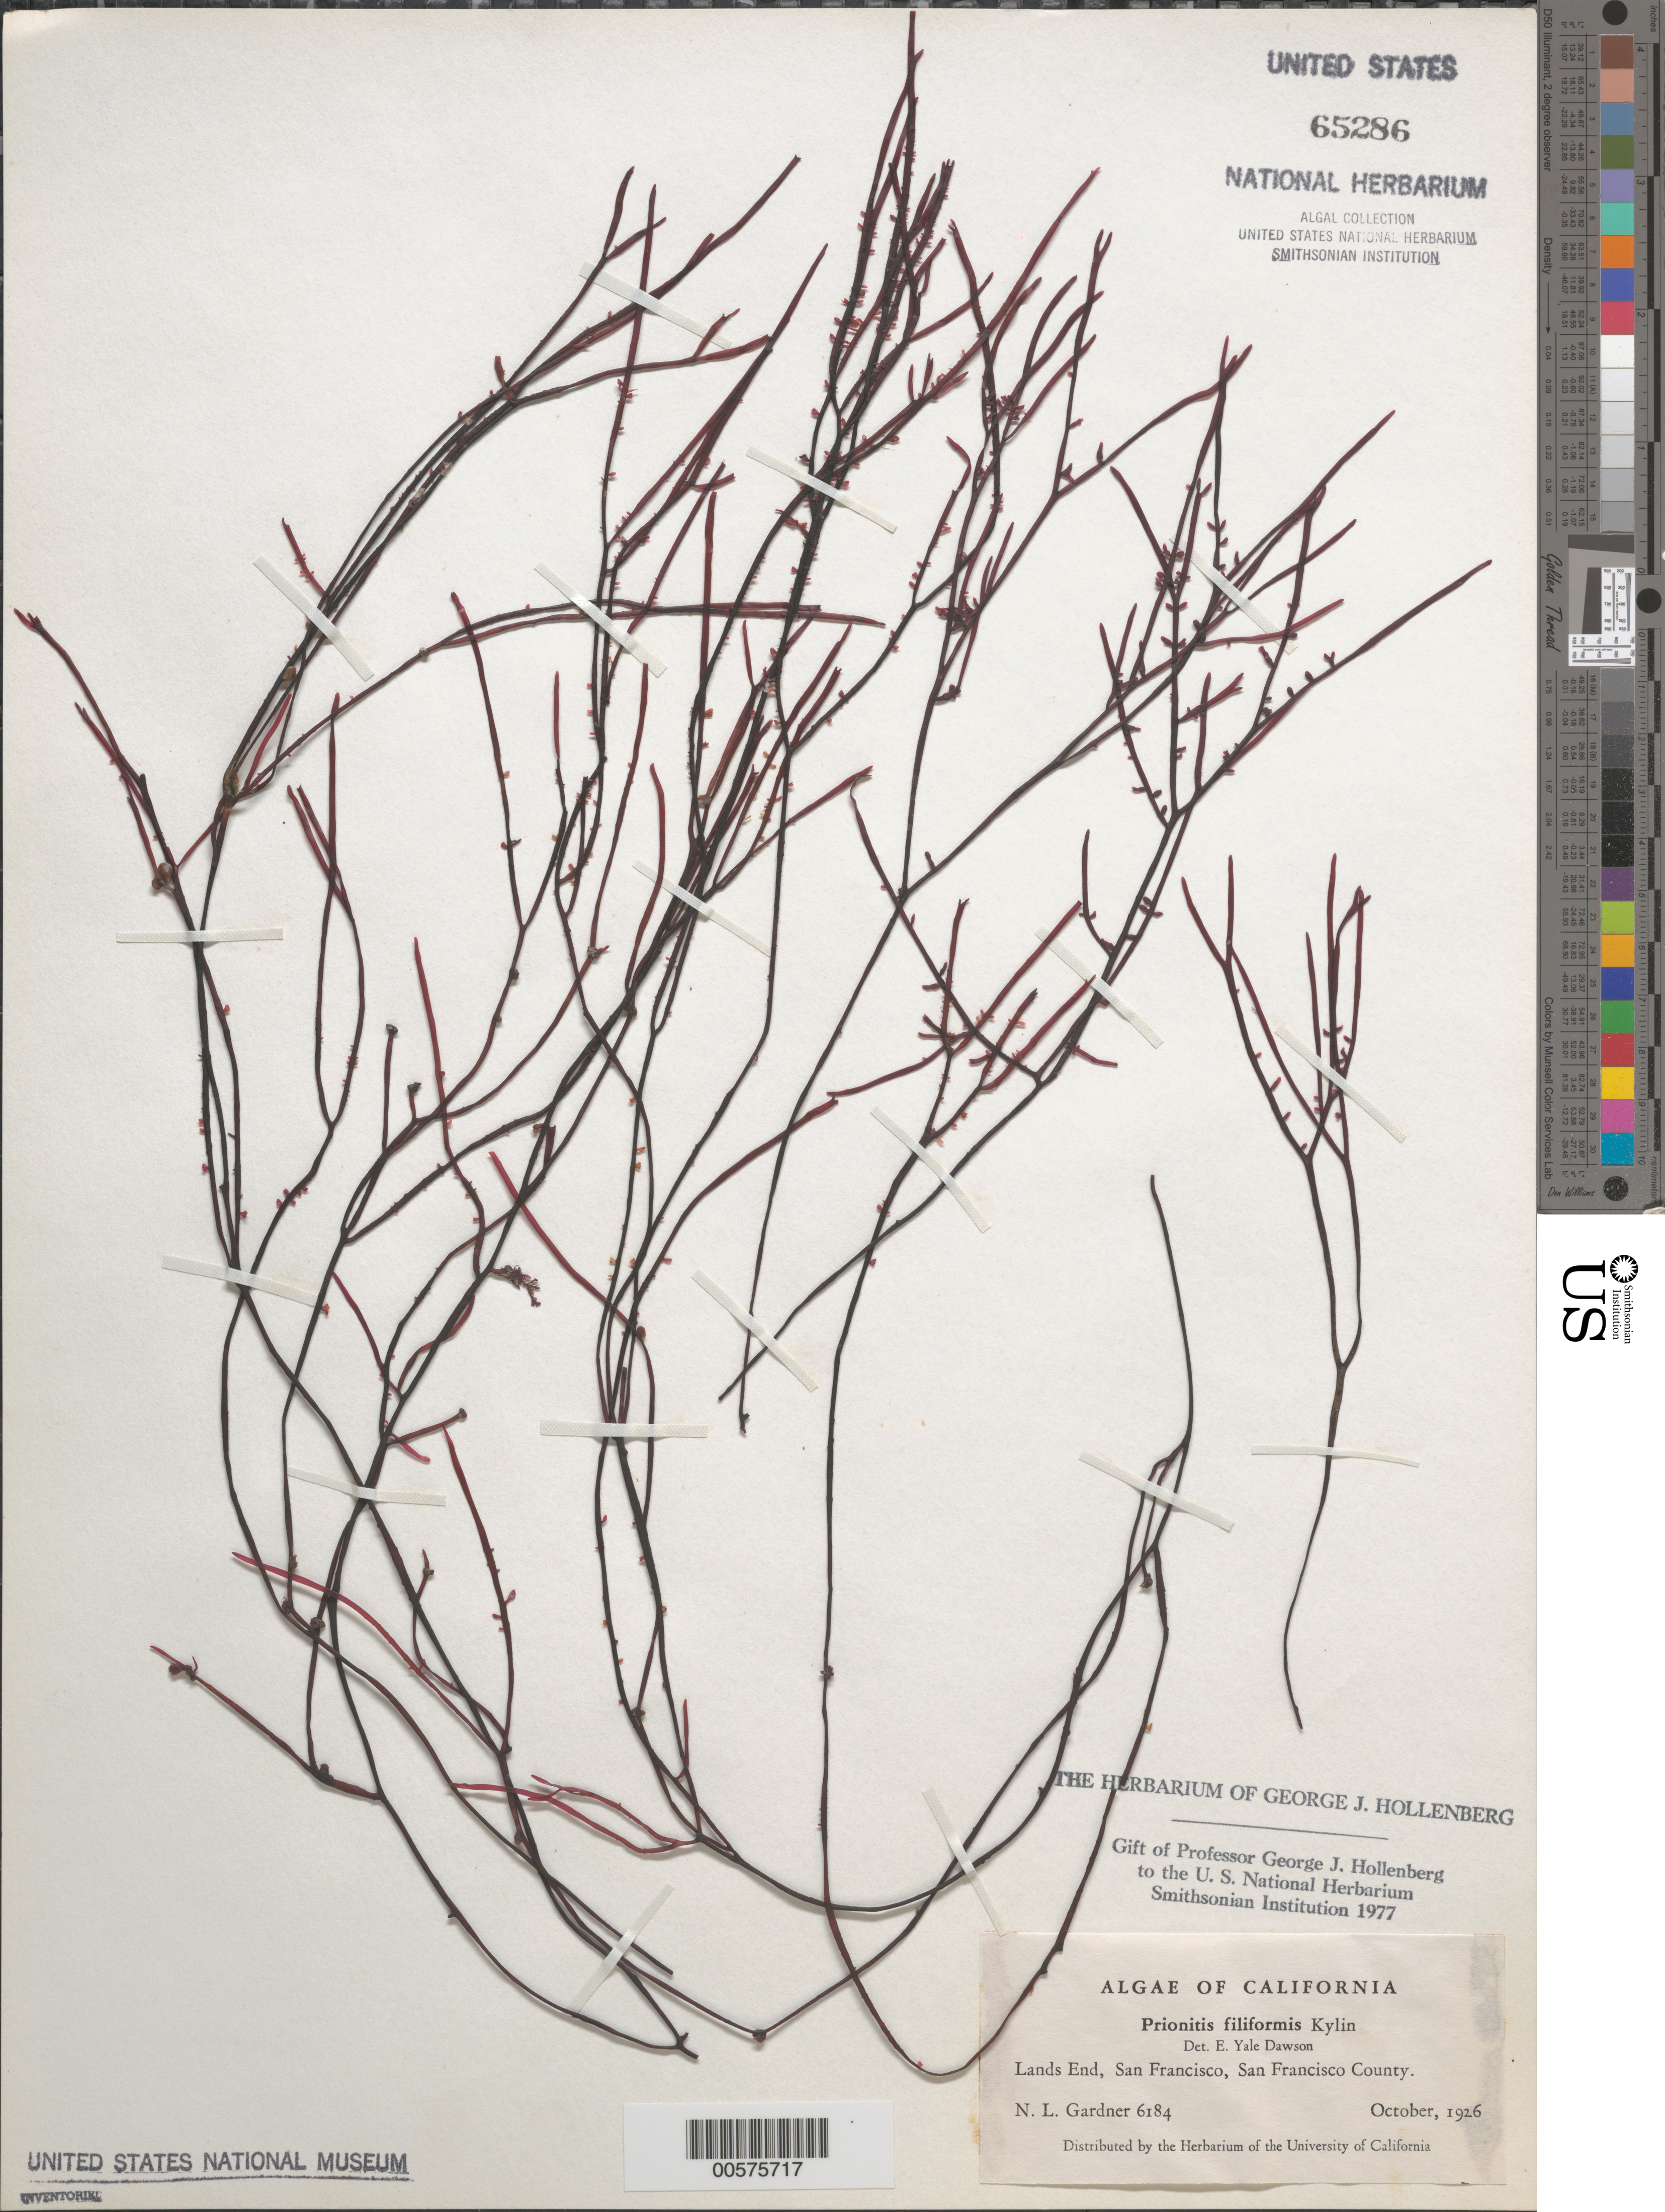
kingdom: Plantae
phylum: Rhodophyta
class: Florideophyceae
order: Halymeniales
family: Halymeniaceae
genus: Prionitis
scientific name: Prionitis filiformis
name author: Kylin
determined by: Dawson, E. Y.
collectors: N. Gardner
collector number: NLG 6184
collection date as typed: Oct 1926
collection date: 1926-10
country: United States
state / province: California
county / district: San Francisco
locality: San Francisco, Lands End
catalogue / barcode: US 65286